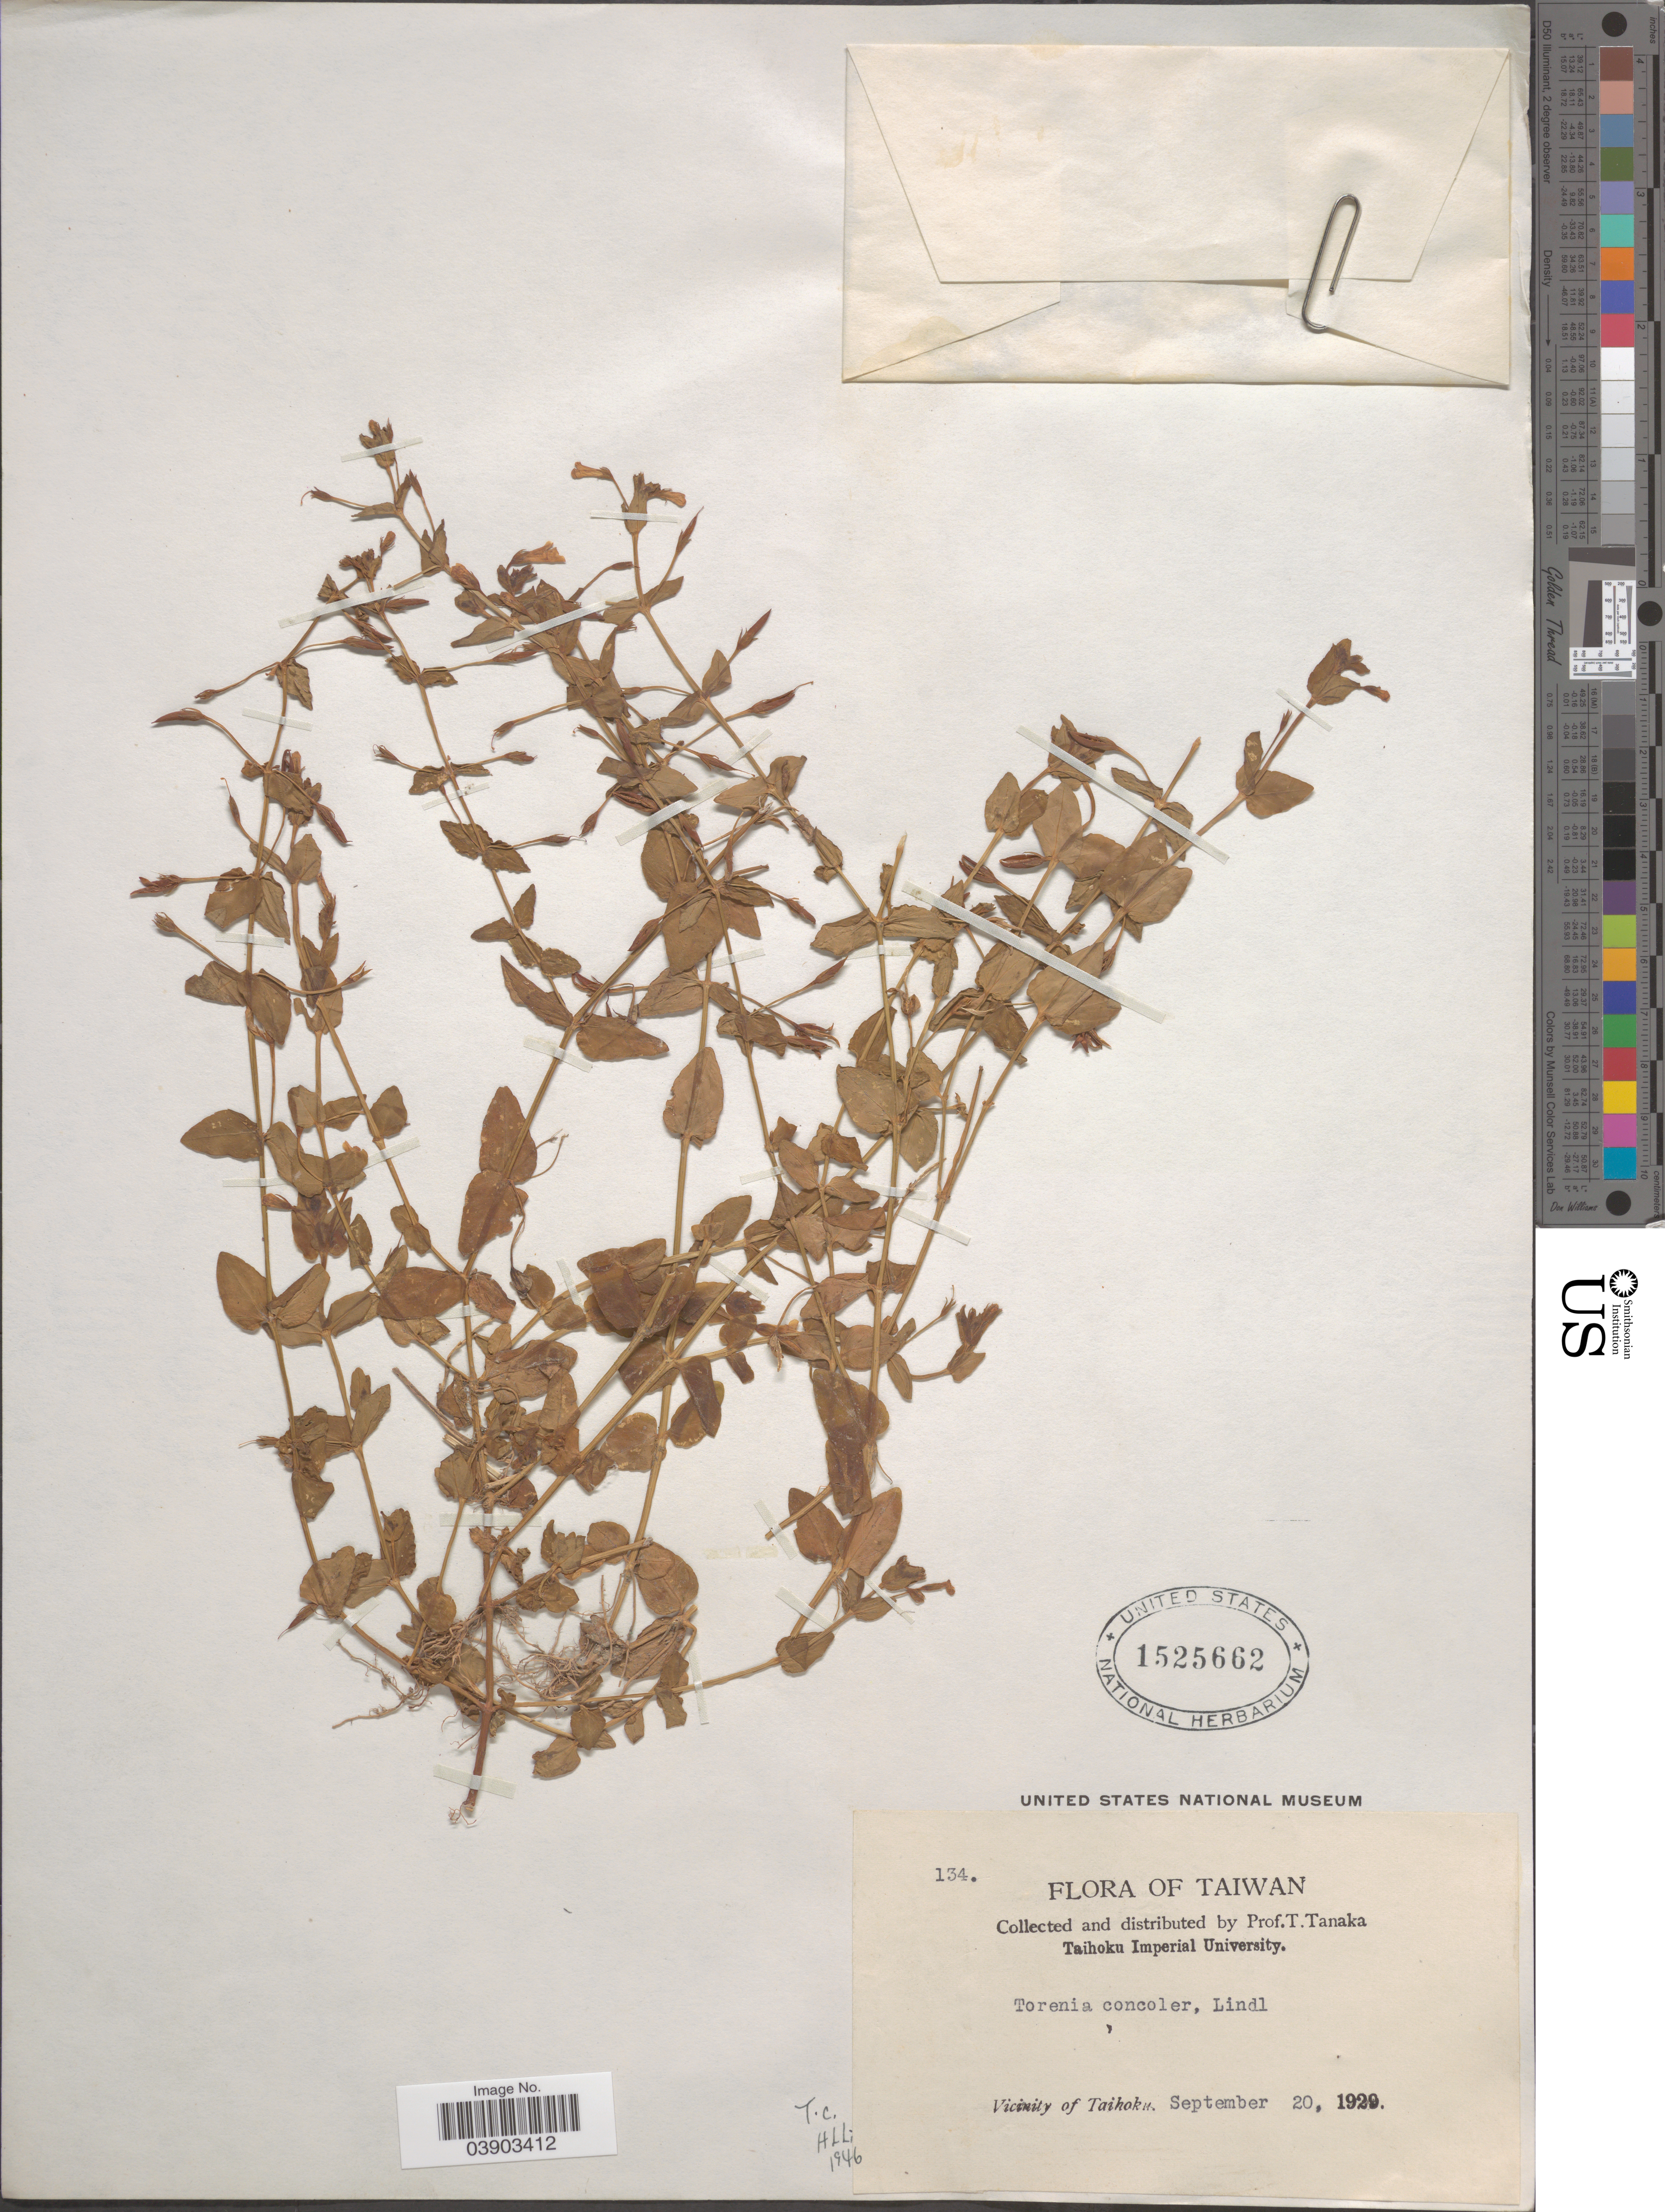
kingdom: Plantae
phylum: Tracheophyta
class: Magnoliopsida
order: Lamiales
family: Linderniaceae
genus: Torenia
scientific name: Torenia concolor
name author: Lindl.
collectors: T. Tanaka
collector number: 134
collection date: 1929-09-20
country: Taiwan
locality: Vicinity of Taihoku.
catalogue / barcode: US 1525662